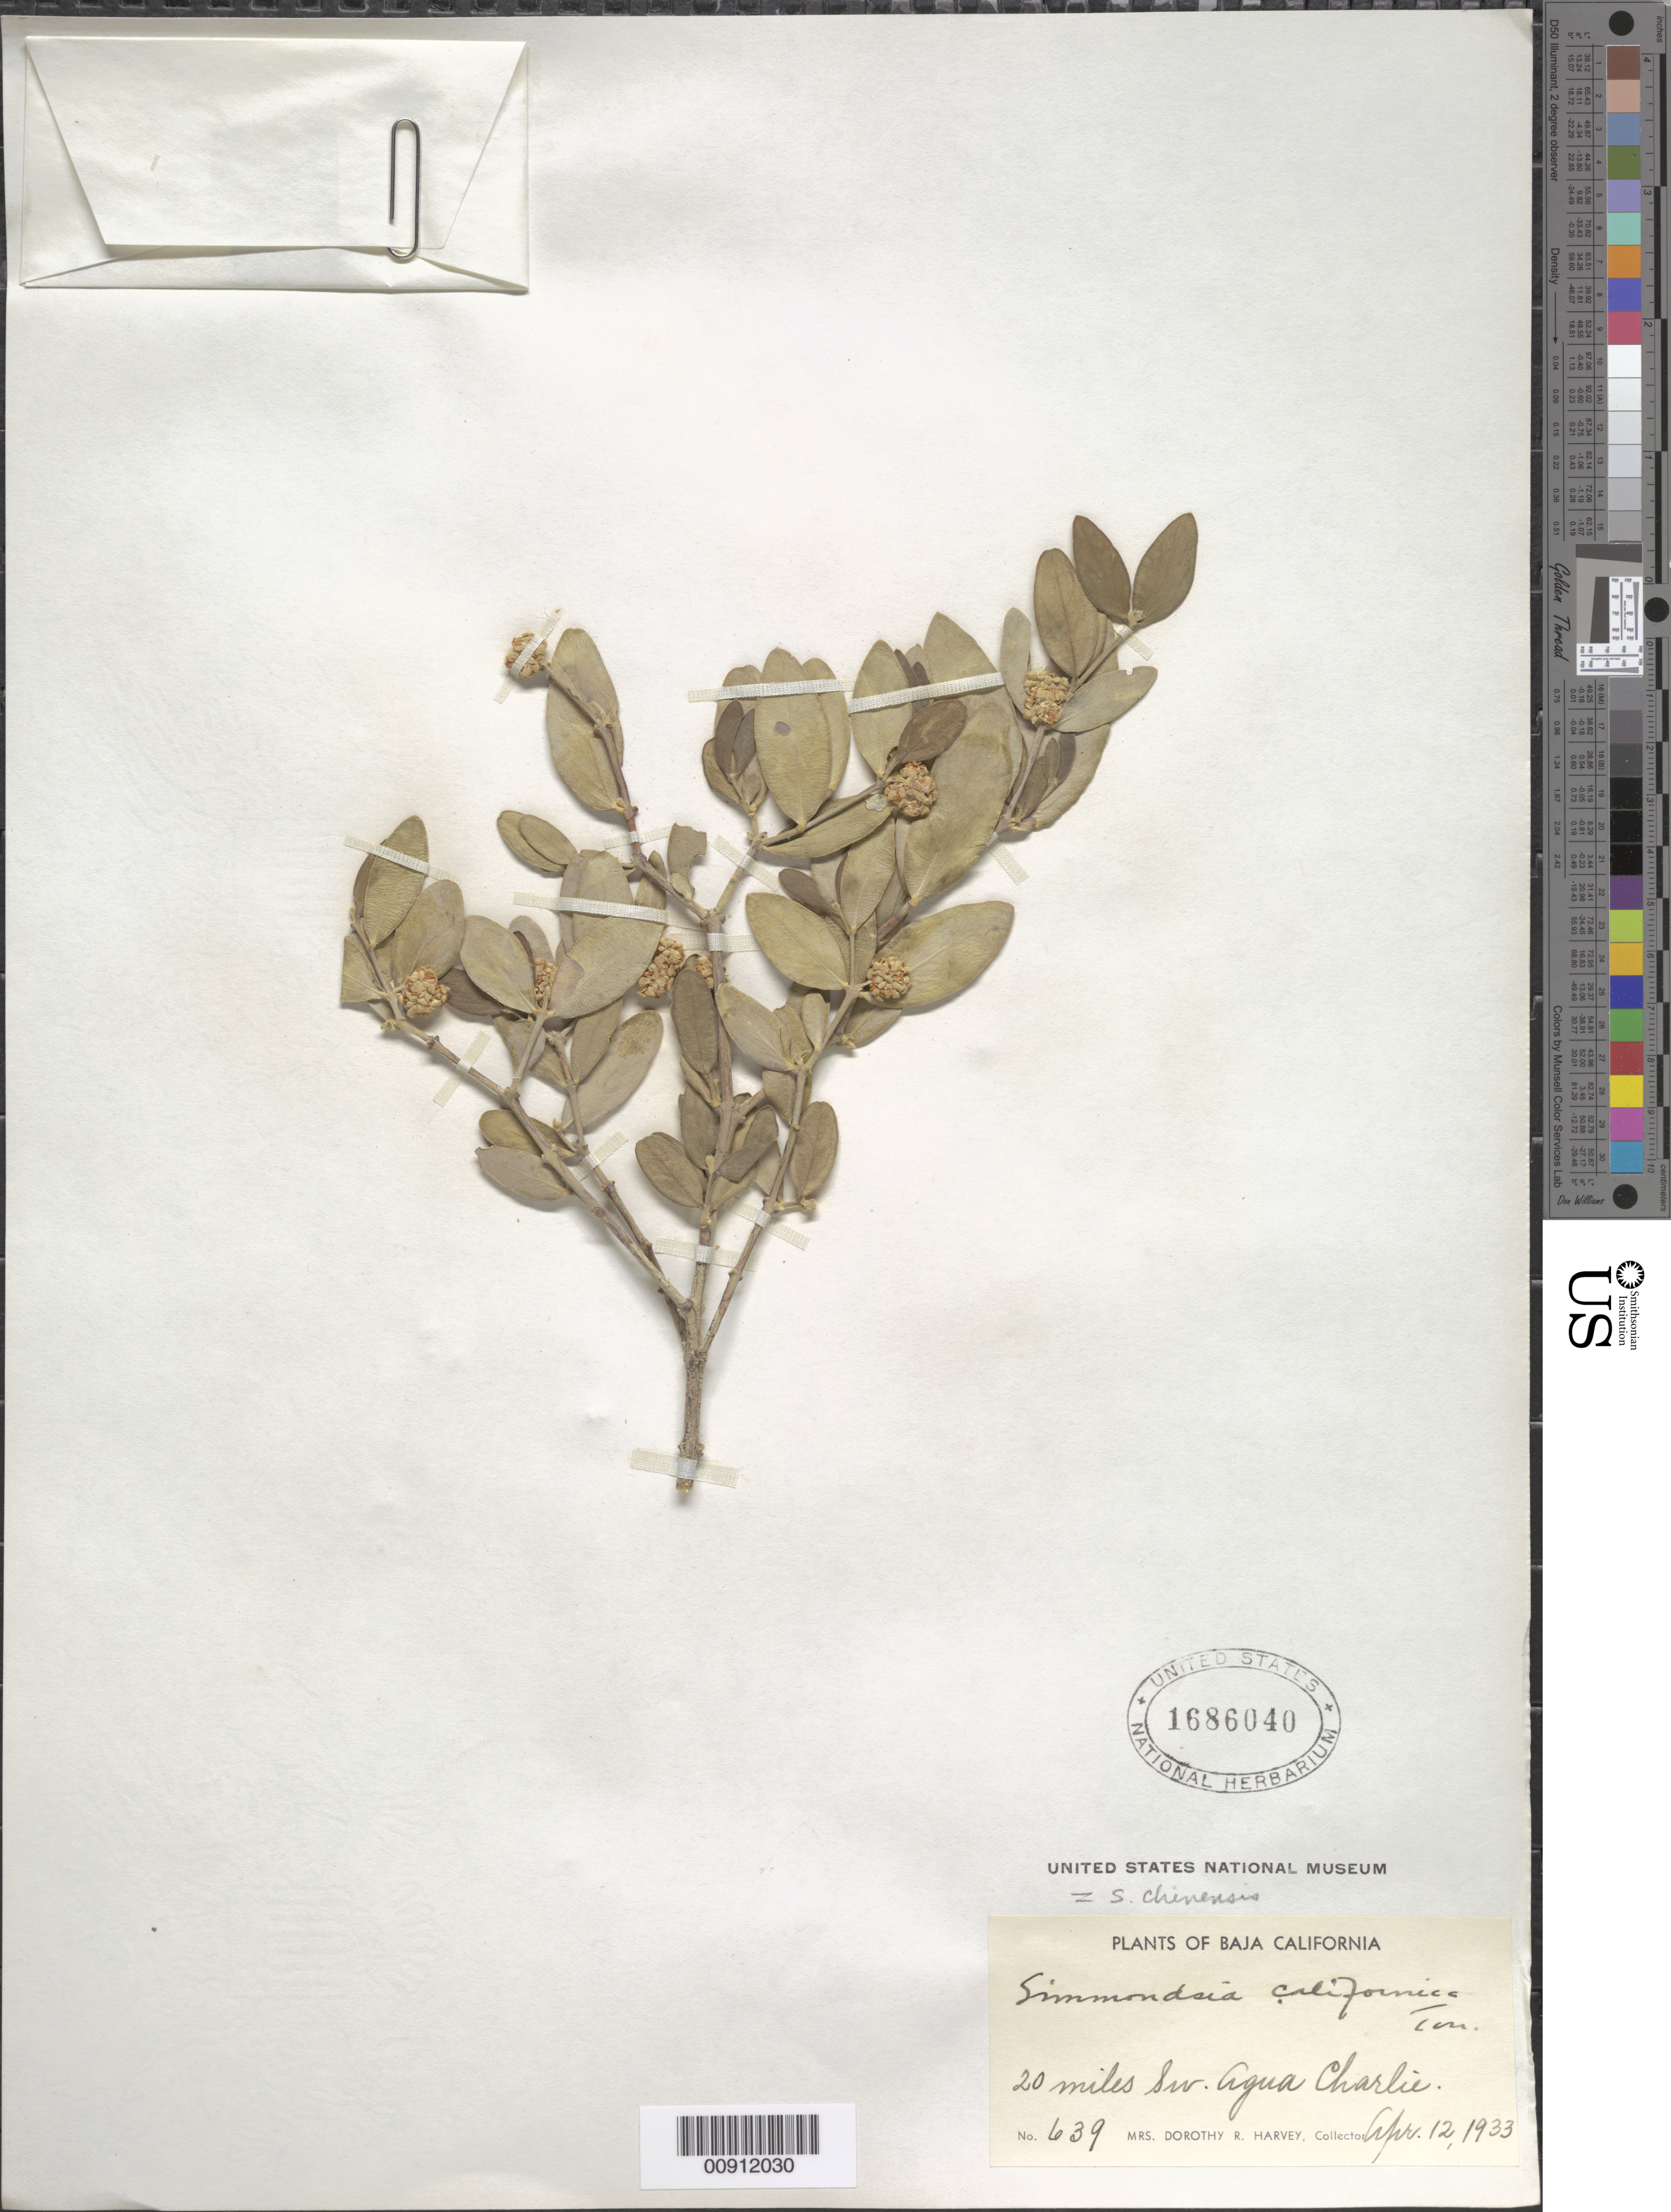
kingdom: Plantae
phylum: Tracheophyta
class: Magnoliopsida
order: Caryophyllales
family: Simmondsiaceae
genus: Simmondsia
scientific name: Simmondsia chinensis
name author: (Link) C.K. Schneid.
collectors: D. R. Harvey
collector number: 639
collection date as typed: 12 Apr 1933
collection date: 1933-04-12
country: Mexico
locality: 20 miles SW Agua Charlie. Baja California.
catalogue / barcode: US 1686040